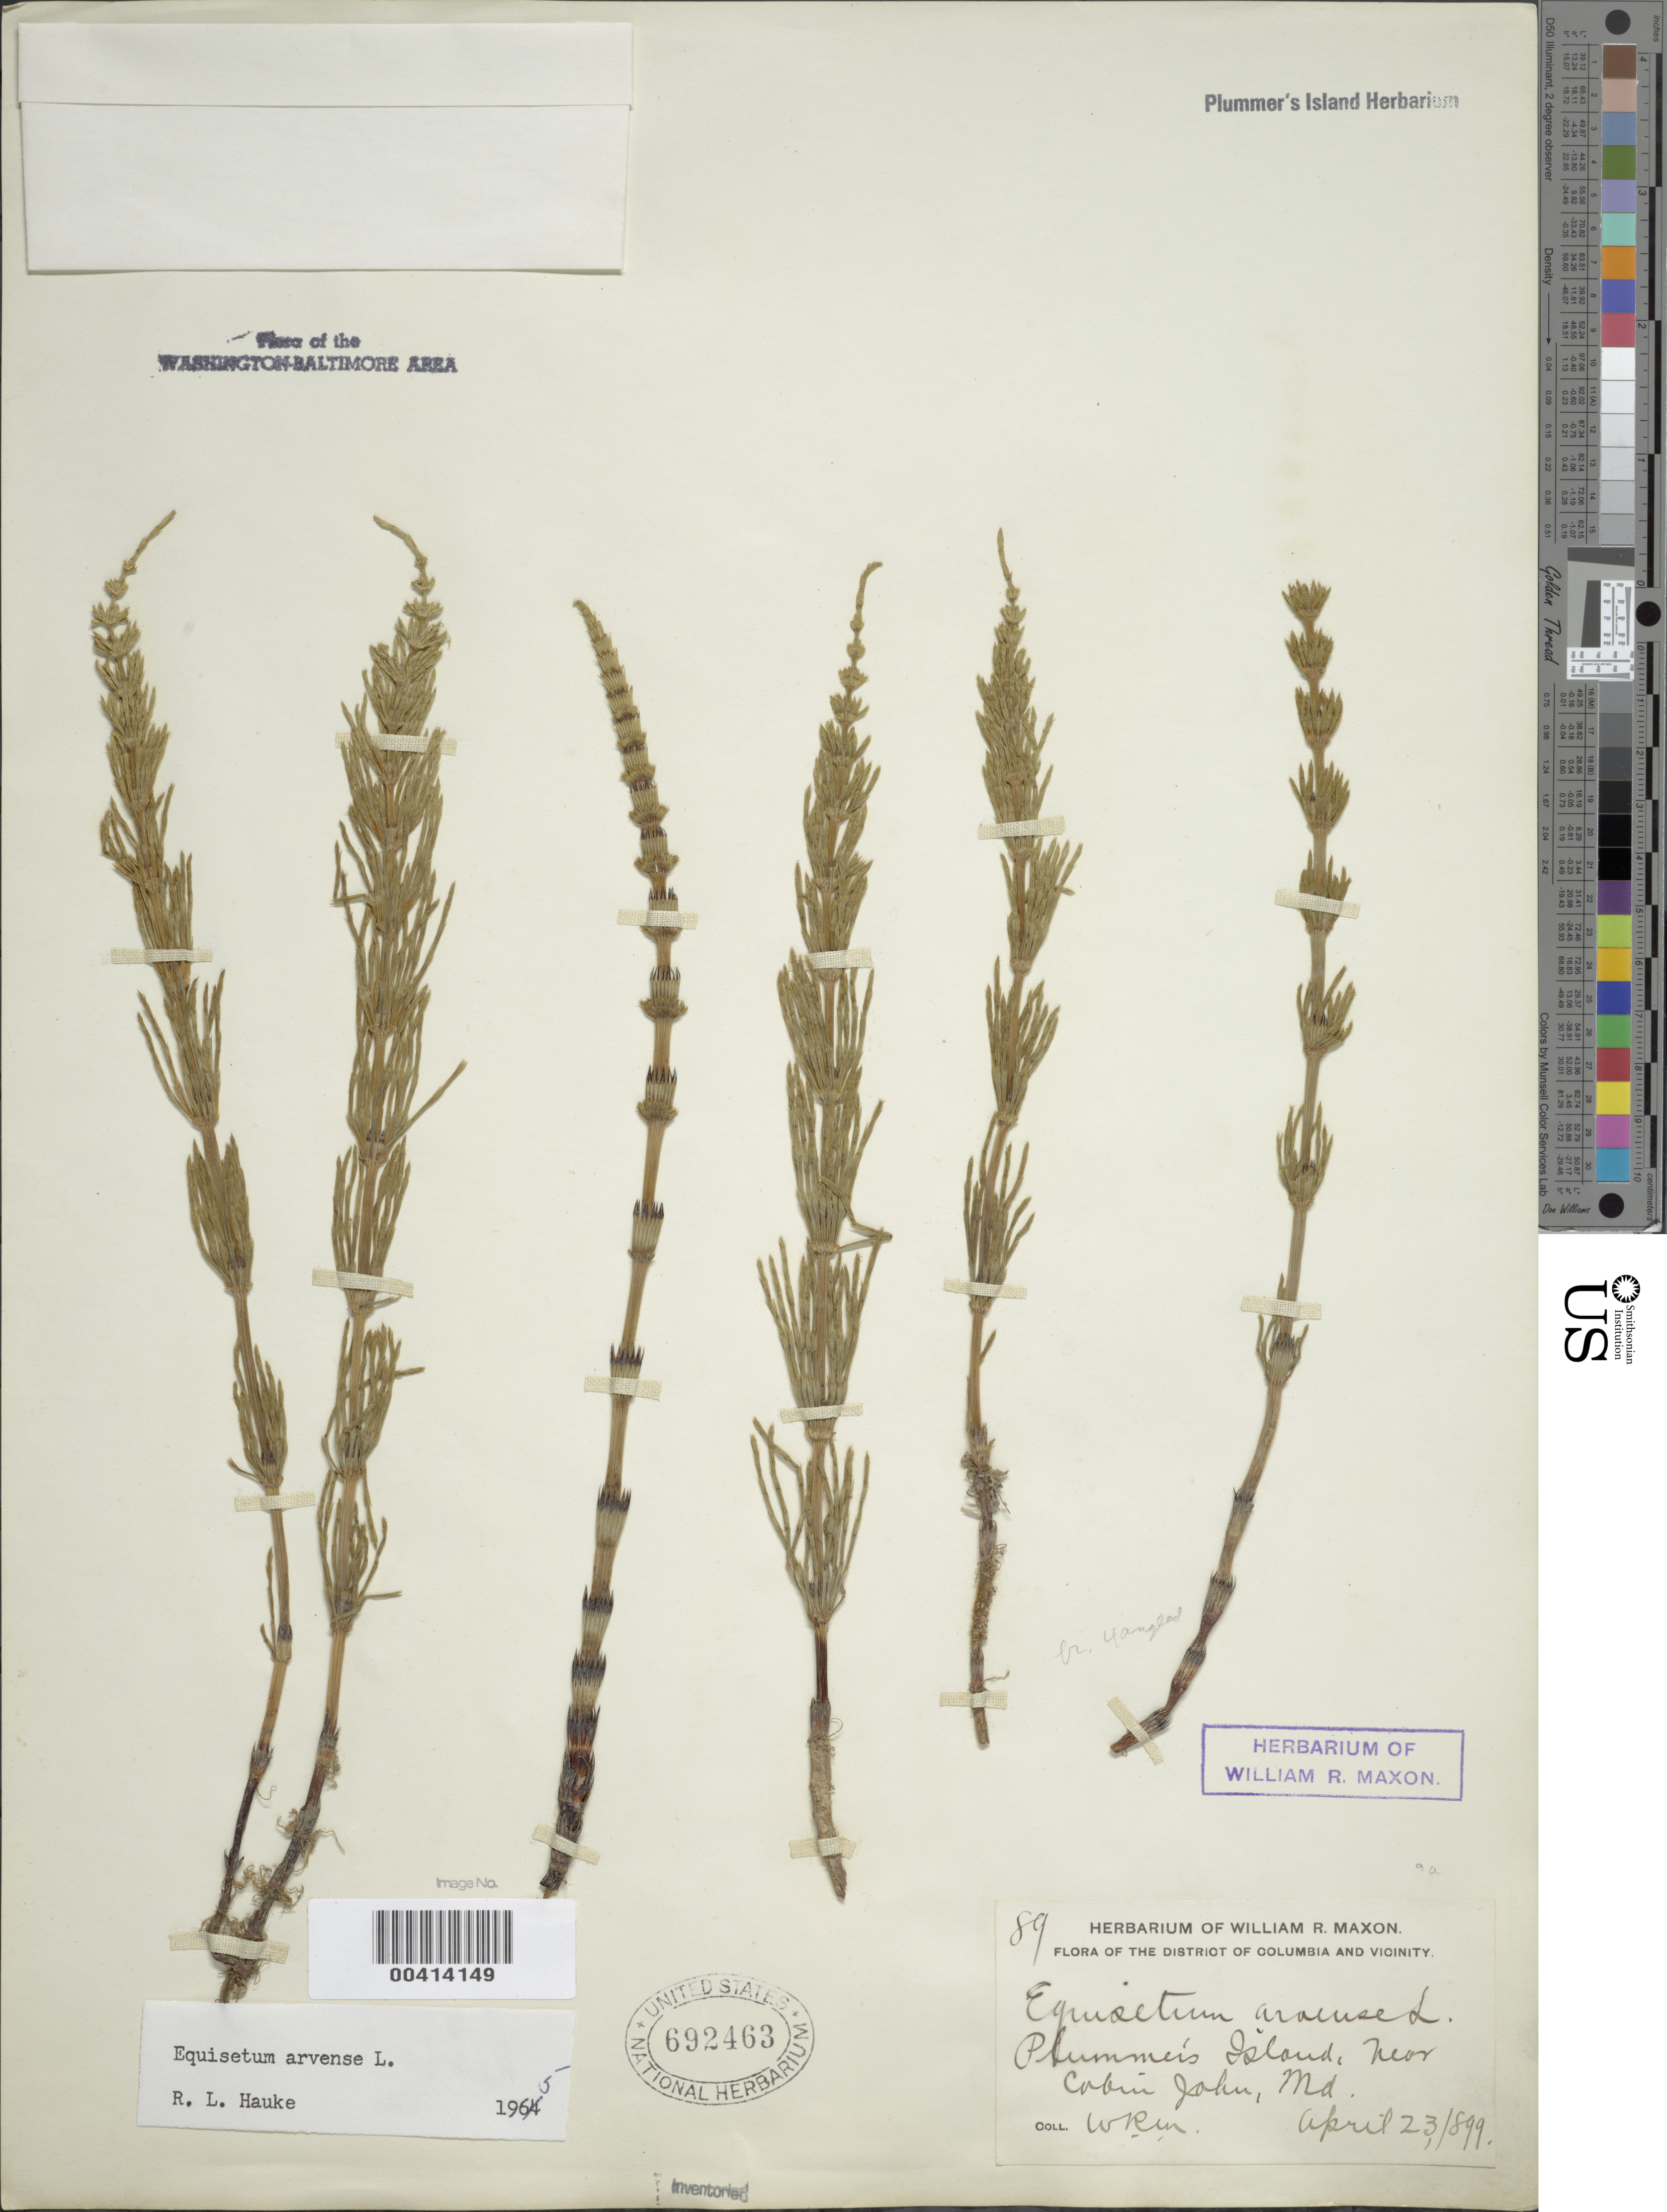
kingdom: Plantae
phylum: Tracheophyta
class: Polypodiopsida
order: Equisetales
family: Equisetaceae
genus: Equisetum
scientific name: Equisetum arvense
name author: L.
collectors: W. R. Maxon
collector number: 89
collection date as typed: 23 Apr 1899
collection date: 1899-04-23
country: United States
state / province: Maryland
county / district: Montgomery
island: Plummers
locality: Plummer's Island C. & O. Canal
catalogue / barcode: US 692463